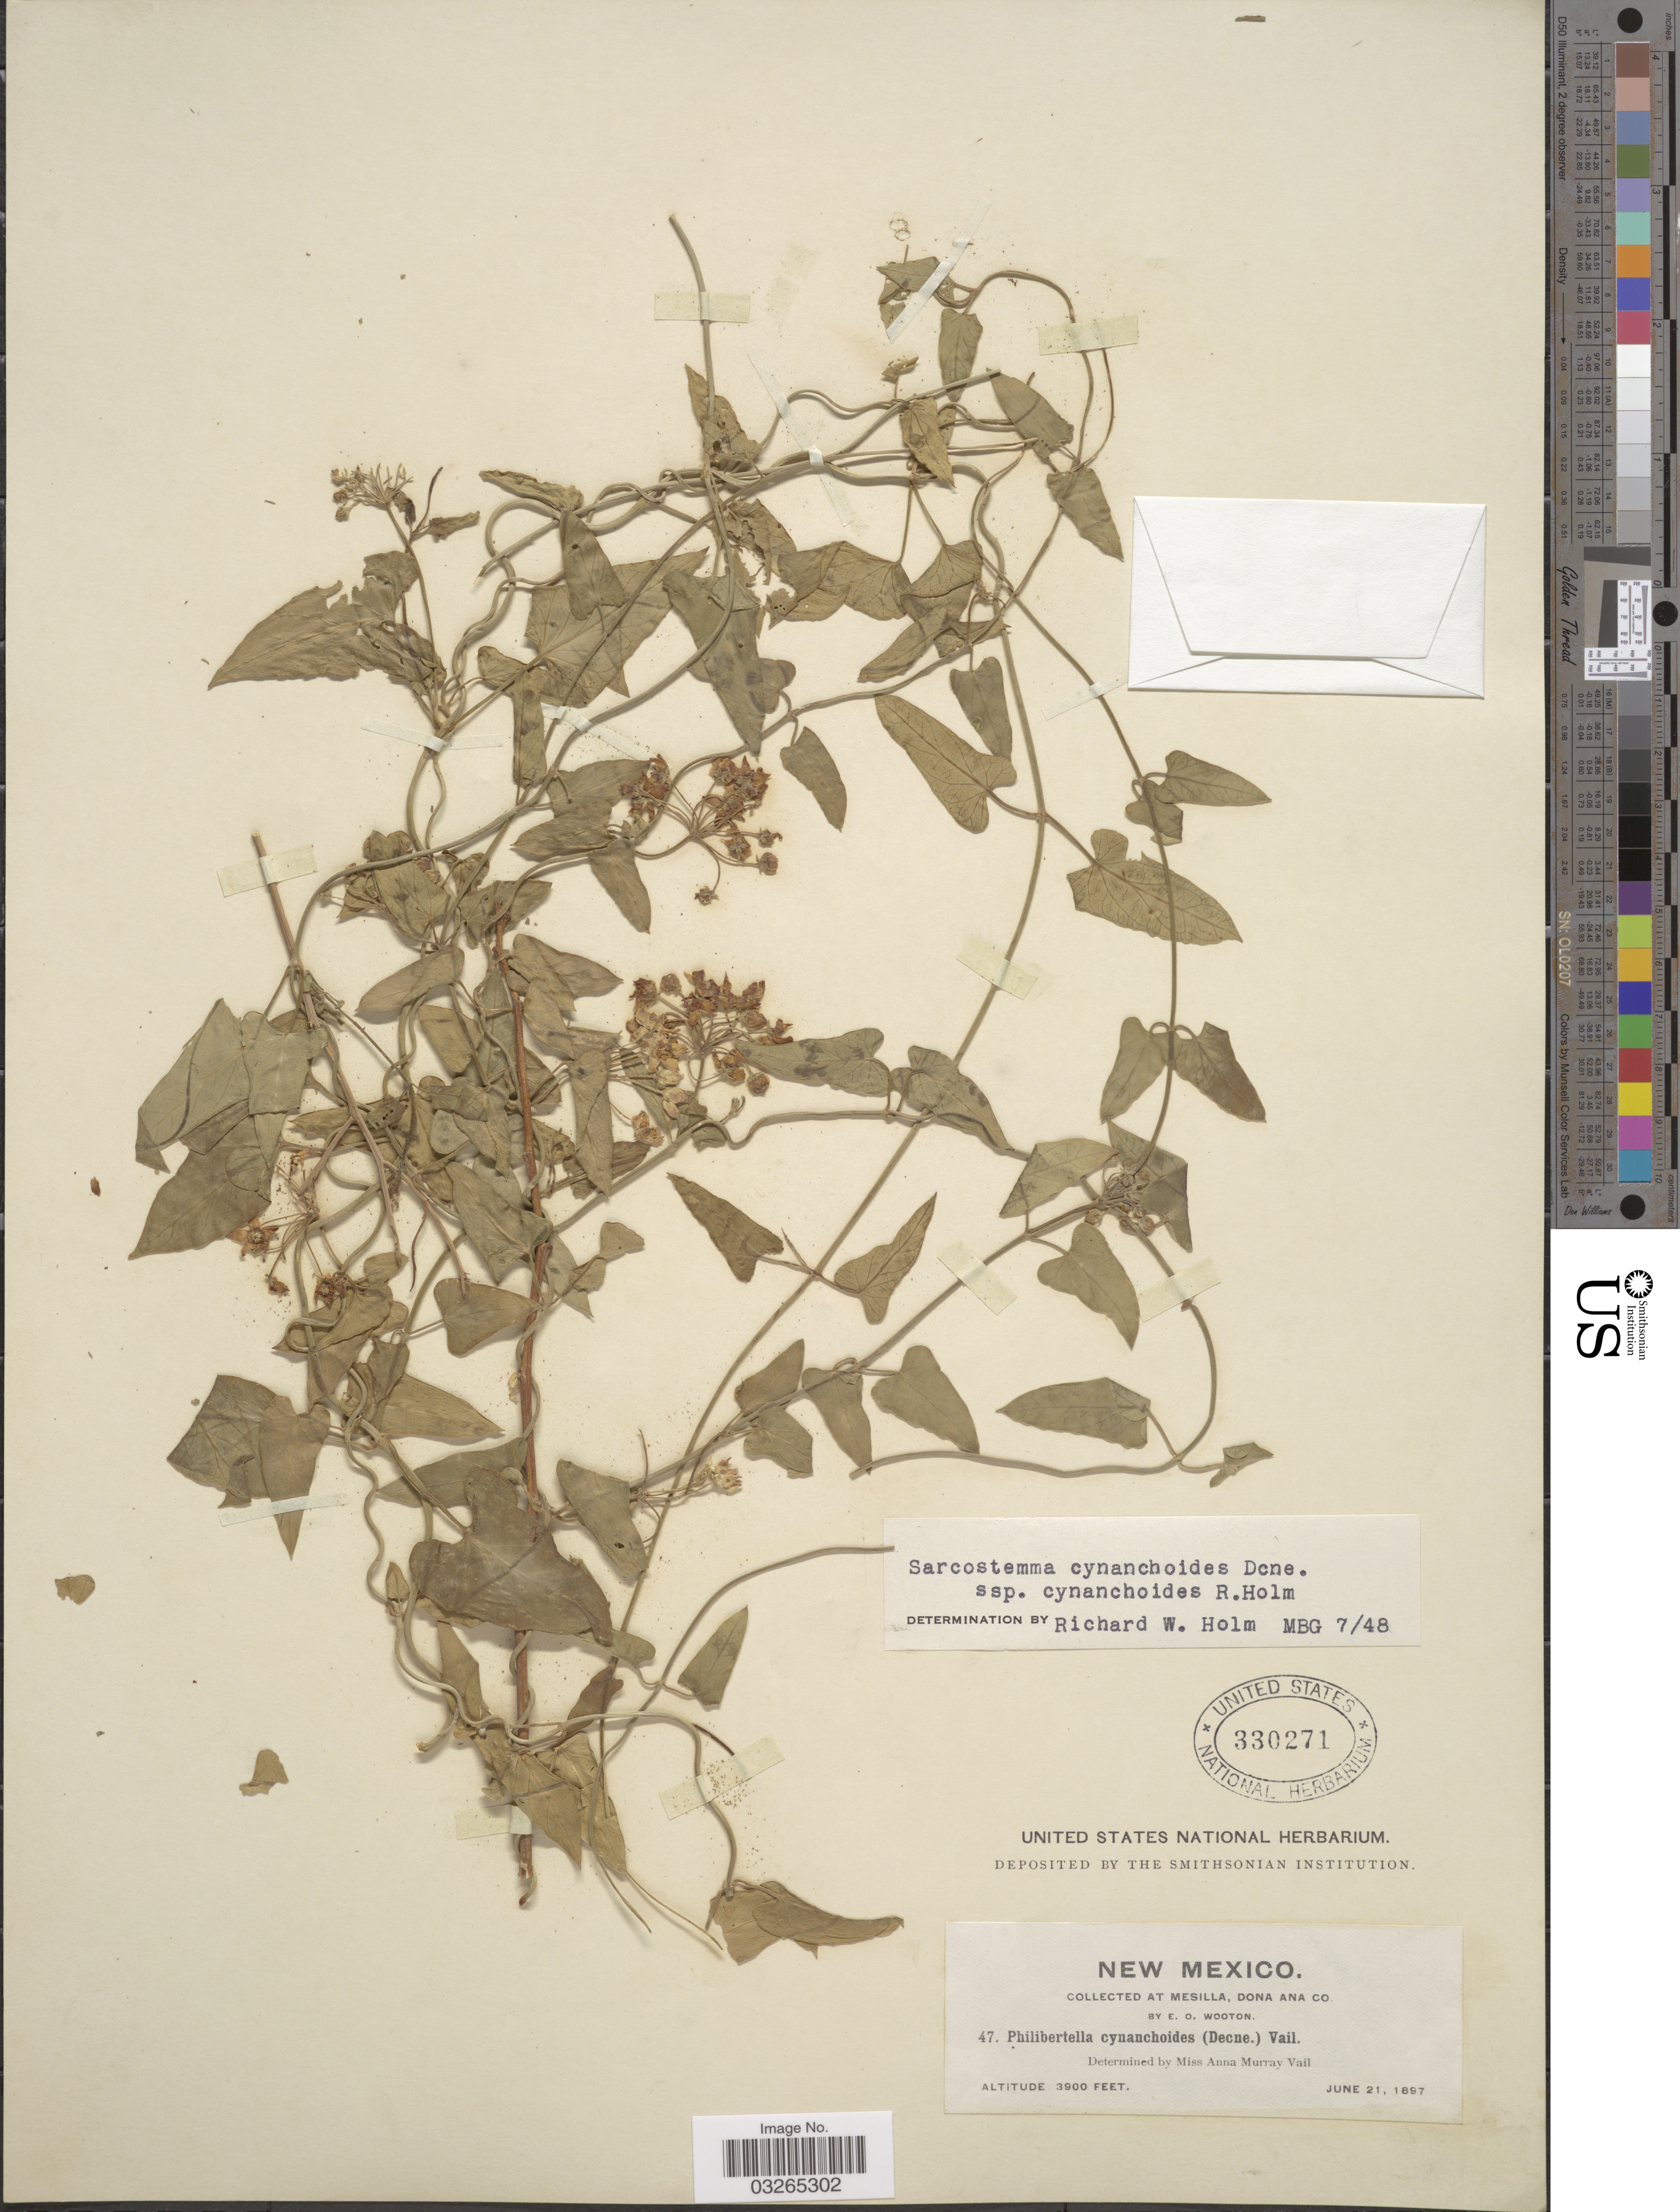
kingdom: Plantae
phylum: Tracheophyta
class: Magnoliopsida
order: Gentianales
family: Apocynaceae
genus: Sarcostemma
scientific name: Sarcostemma cynanchoides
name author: Decne.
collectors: E. O. Wooton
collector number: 47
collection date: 1897-06-21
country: United States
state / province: New Mexico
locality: At Mesilla, Dona Ana Co.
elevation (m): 1189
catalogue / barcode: US 330271